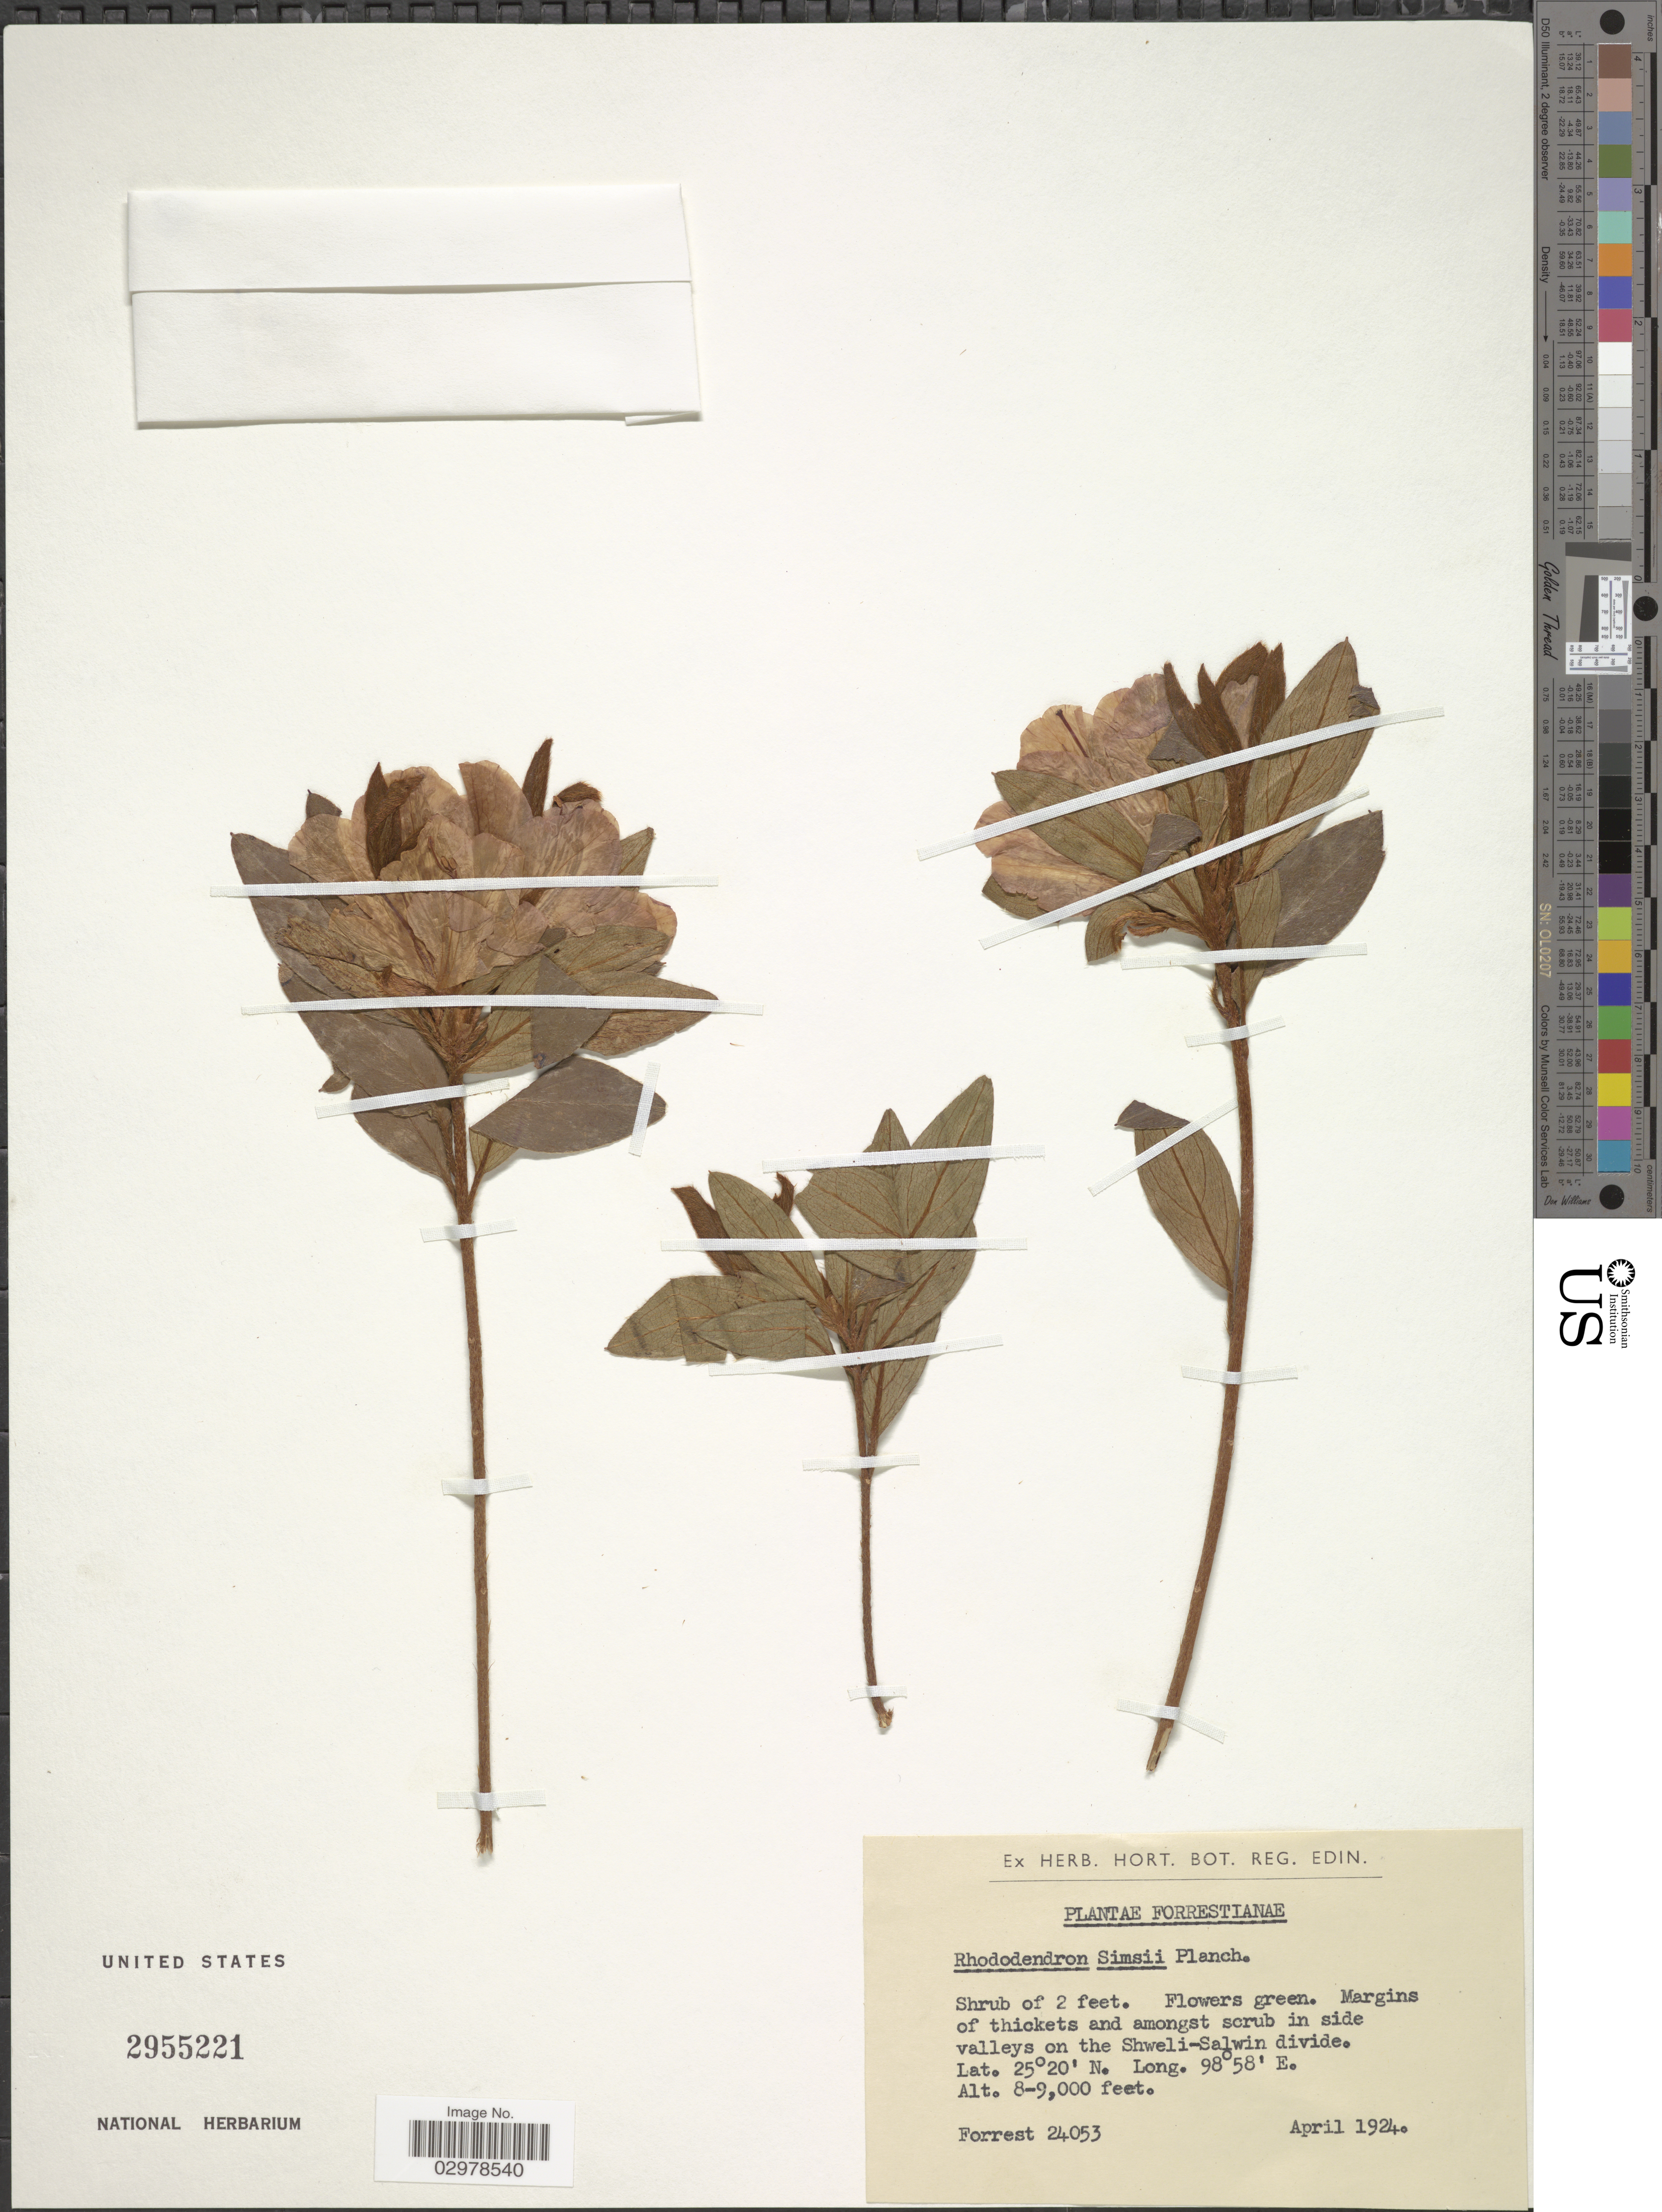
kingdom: Plantae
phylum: Tracheophyta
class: Magnoliopsida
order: Ericales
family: Ericaceae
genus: Rhododendron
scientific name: Rhododendron simsii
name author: Planch.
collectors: -. Forrest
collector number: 24053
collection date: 1924-04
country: China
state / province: Yunnan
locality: Margins of thickets and amongst scrub in side valleys on the Shweli-Salwin divide.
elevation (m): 2438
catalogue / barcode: US 2955221